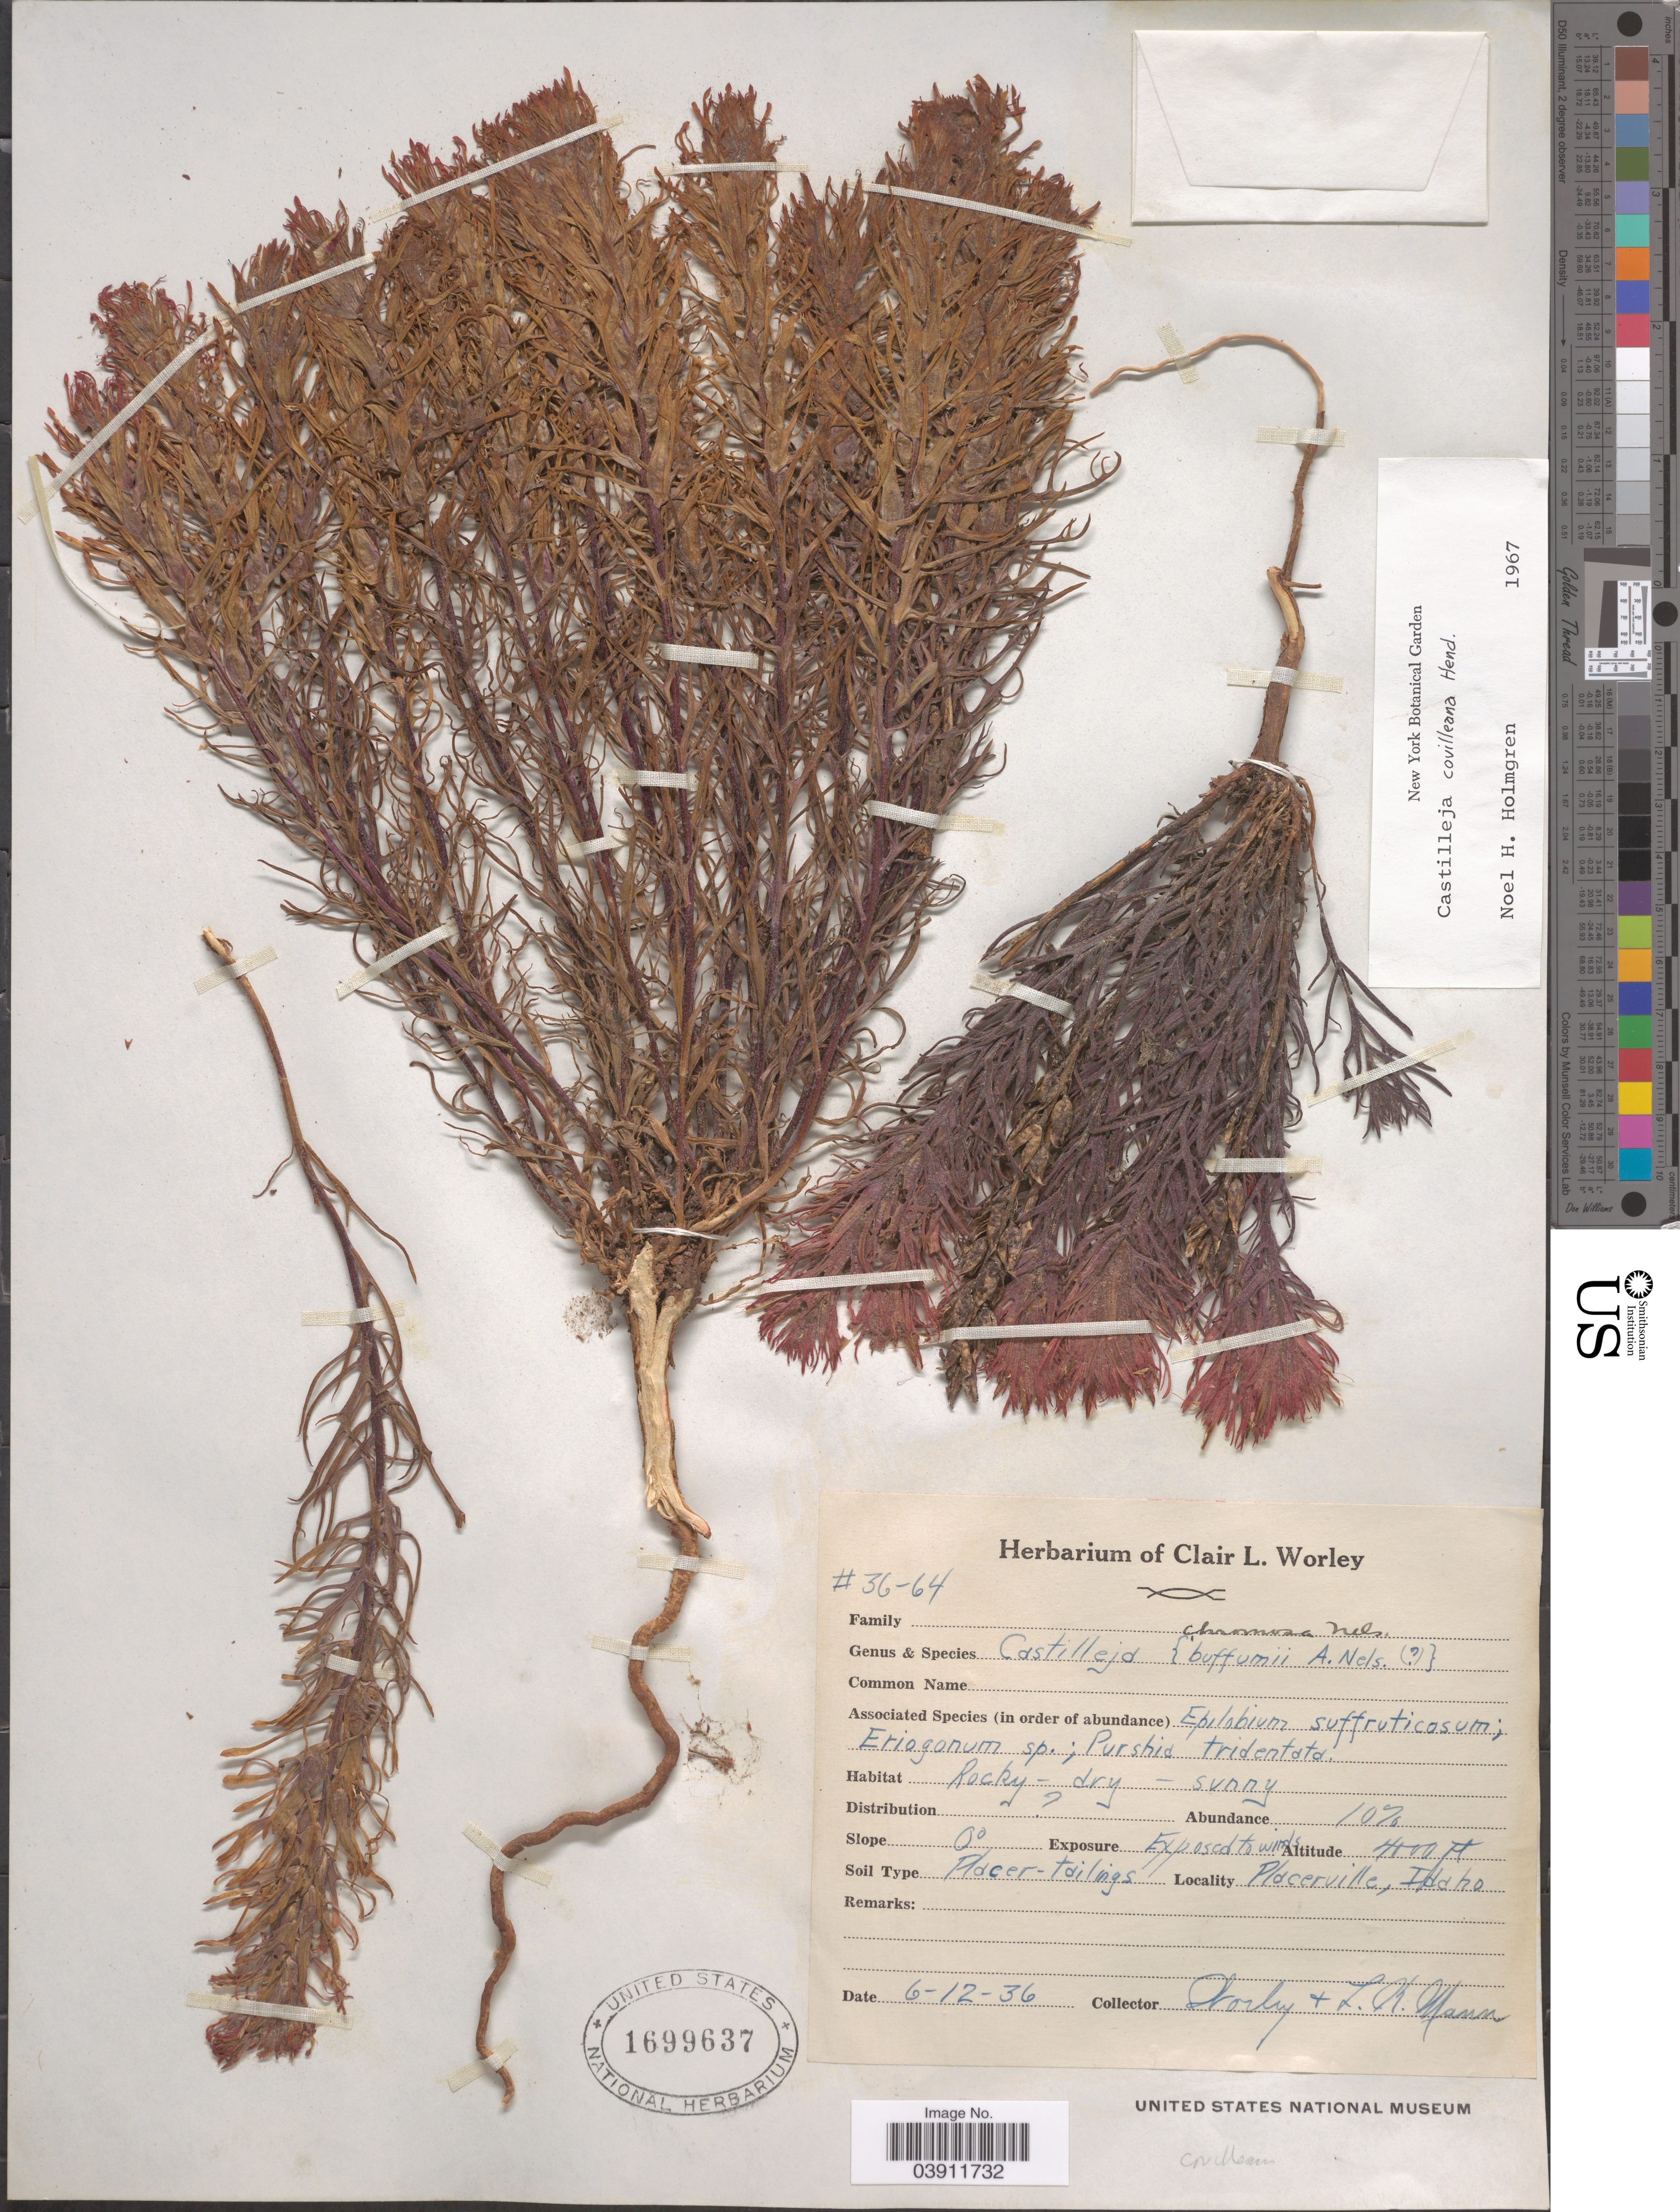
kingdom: Plantae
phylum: Tracheophyta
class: Magnoliopsida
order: Lamiales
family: Orobanchaceae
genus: Castilleja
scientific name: Castilleja covilleana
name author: L.F. Hend.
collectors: C. Worley & L. K. Mann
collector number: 36-64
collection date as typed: Transcribed d/m/y: 12/6/36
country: United States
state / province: Idaho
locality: Slope 0°. Placerville.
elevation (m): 1219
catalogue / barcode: US 1699637